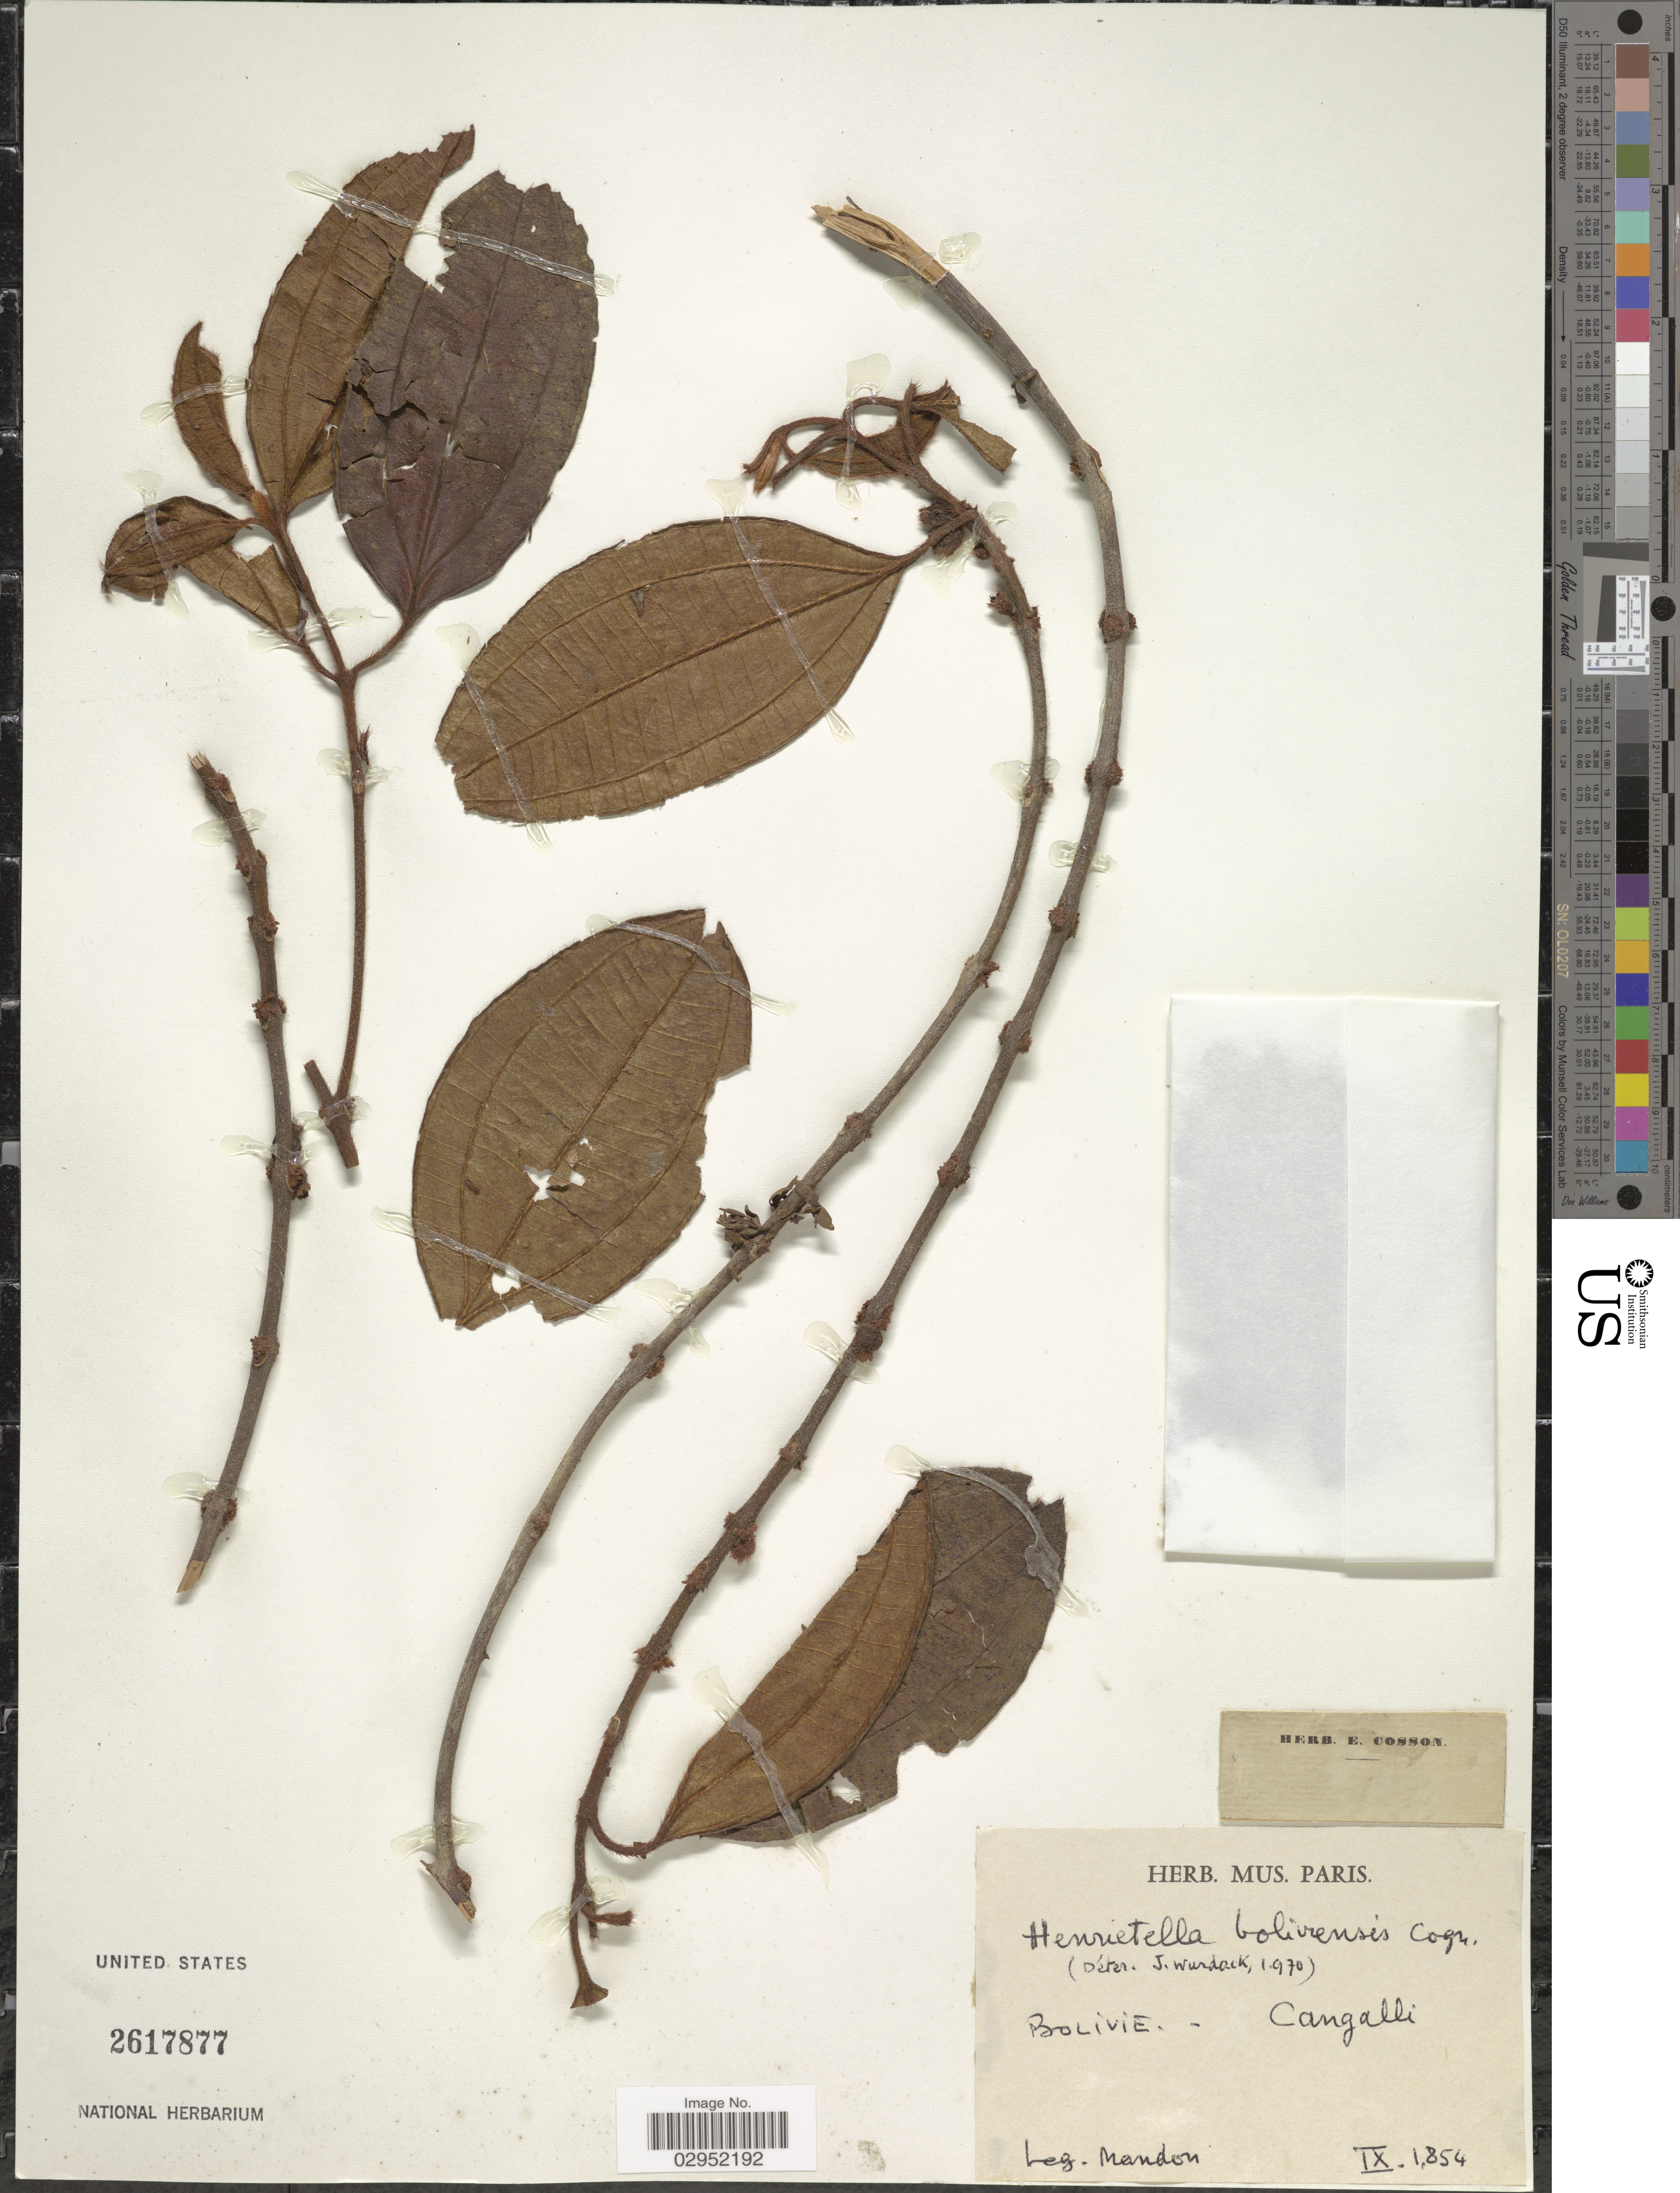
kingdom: Plantae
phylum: Tracheophyta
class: Magnoliopsida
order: Myrtales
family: Melastomataceae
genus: Henriettea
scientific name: Henriettea boliviensis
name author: (Cogn.) Penneys et al.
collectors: Mandon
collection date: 1854-09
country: Bolivia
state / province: La Paz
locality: Cangalli.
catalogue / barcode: US 2617877